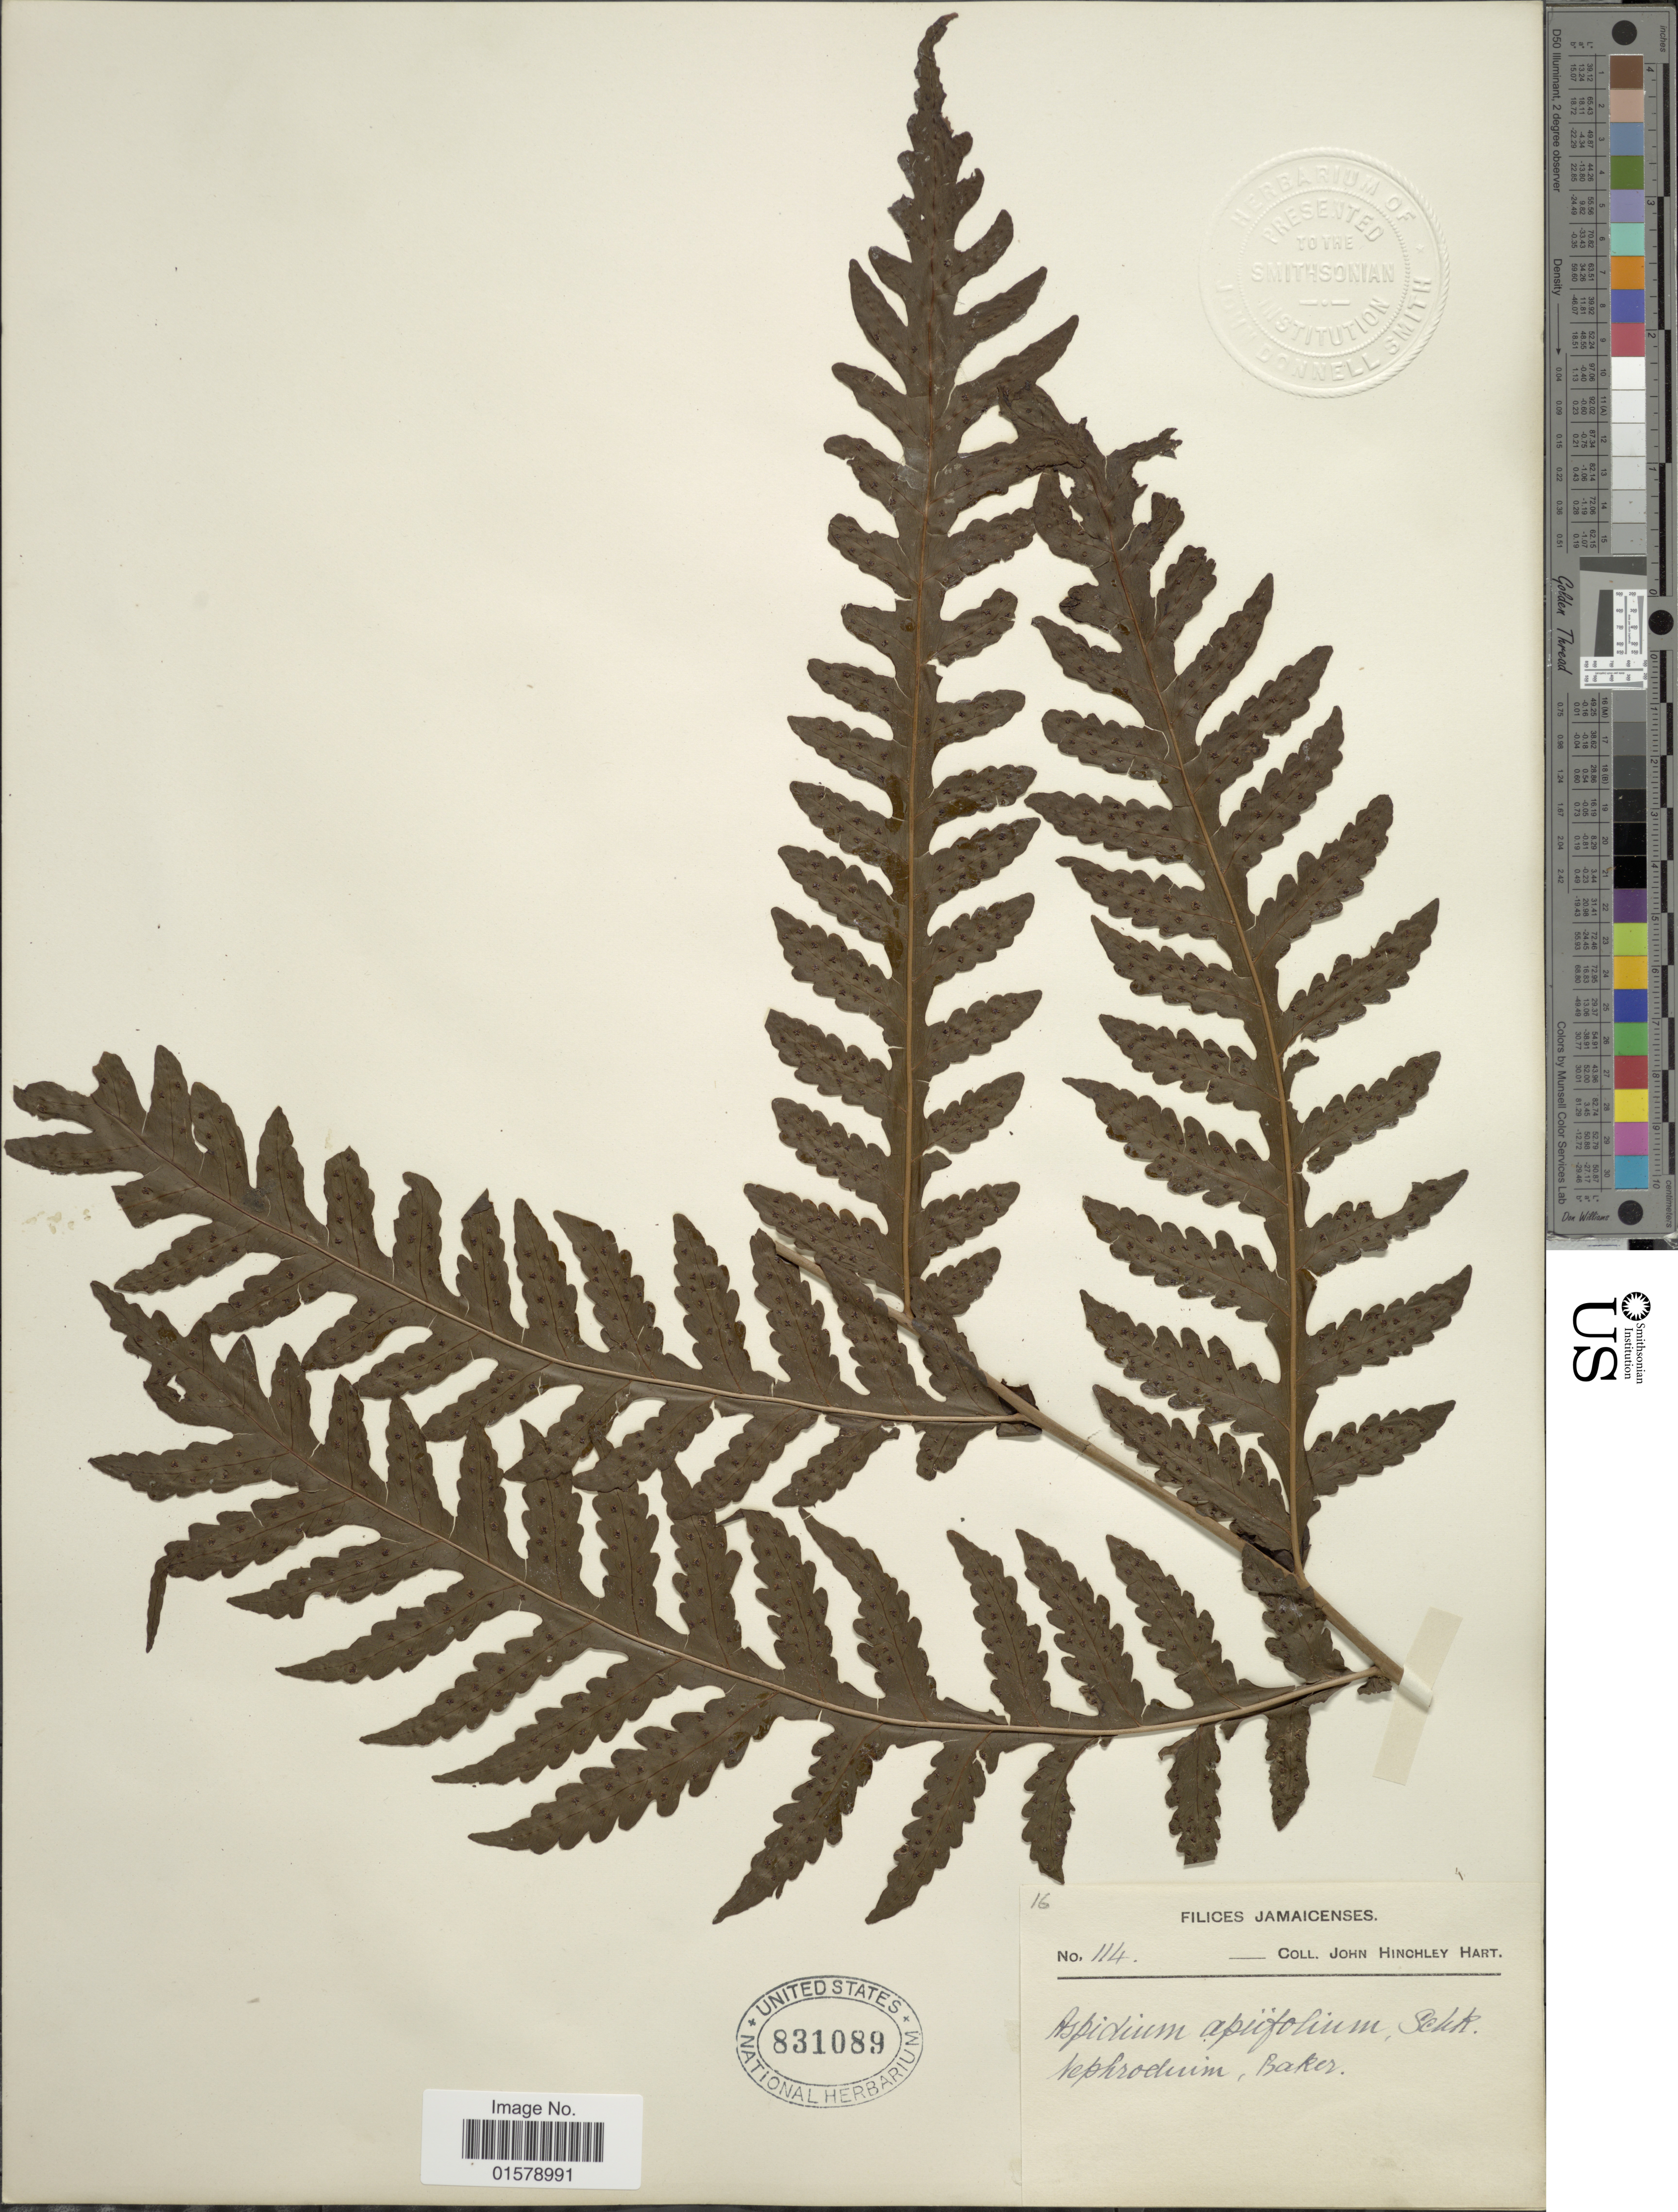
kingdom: Plantae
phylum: Tracheophyta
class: Polypodiopsida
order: Polypodiales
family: Tectariaceae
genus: Tectaria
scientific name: Tectaria apiifolia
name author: (Schkuhr) Copel.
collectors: J. H. Hart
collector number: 114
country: Jamaica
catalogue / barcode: US 831089